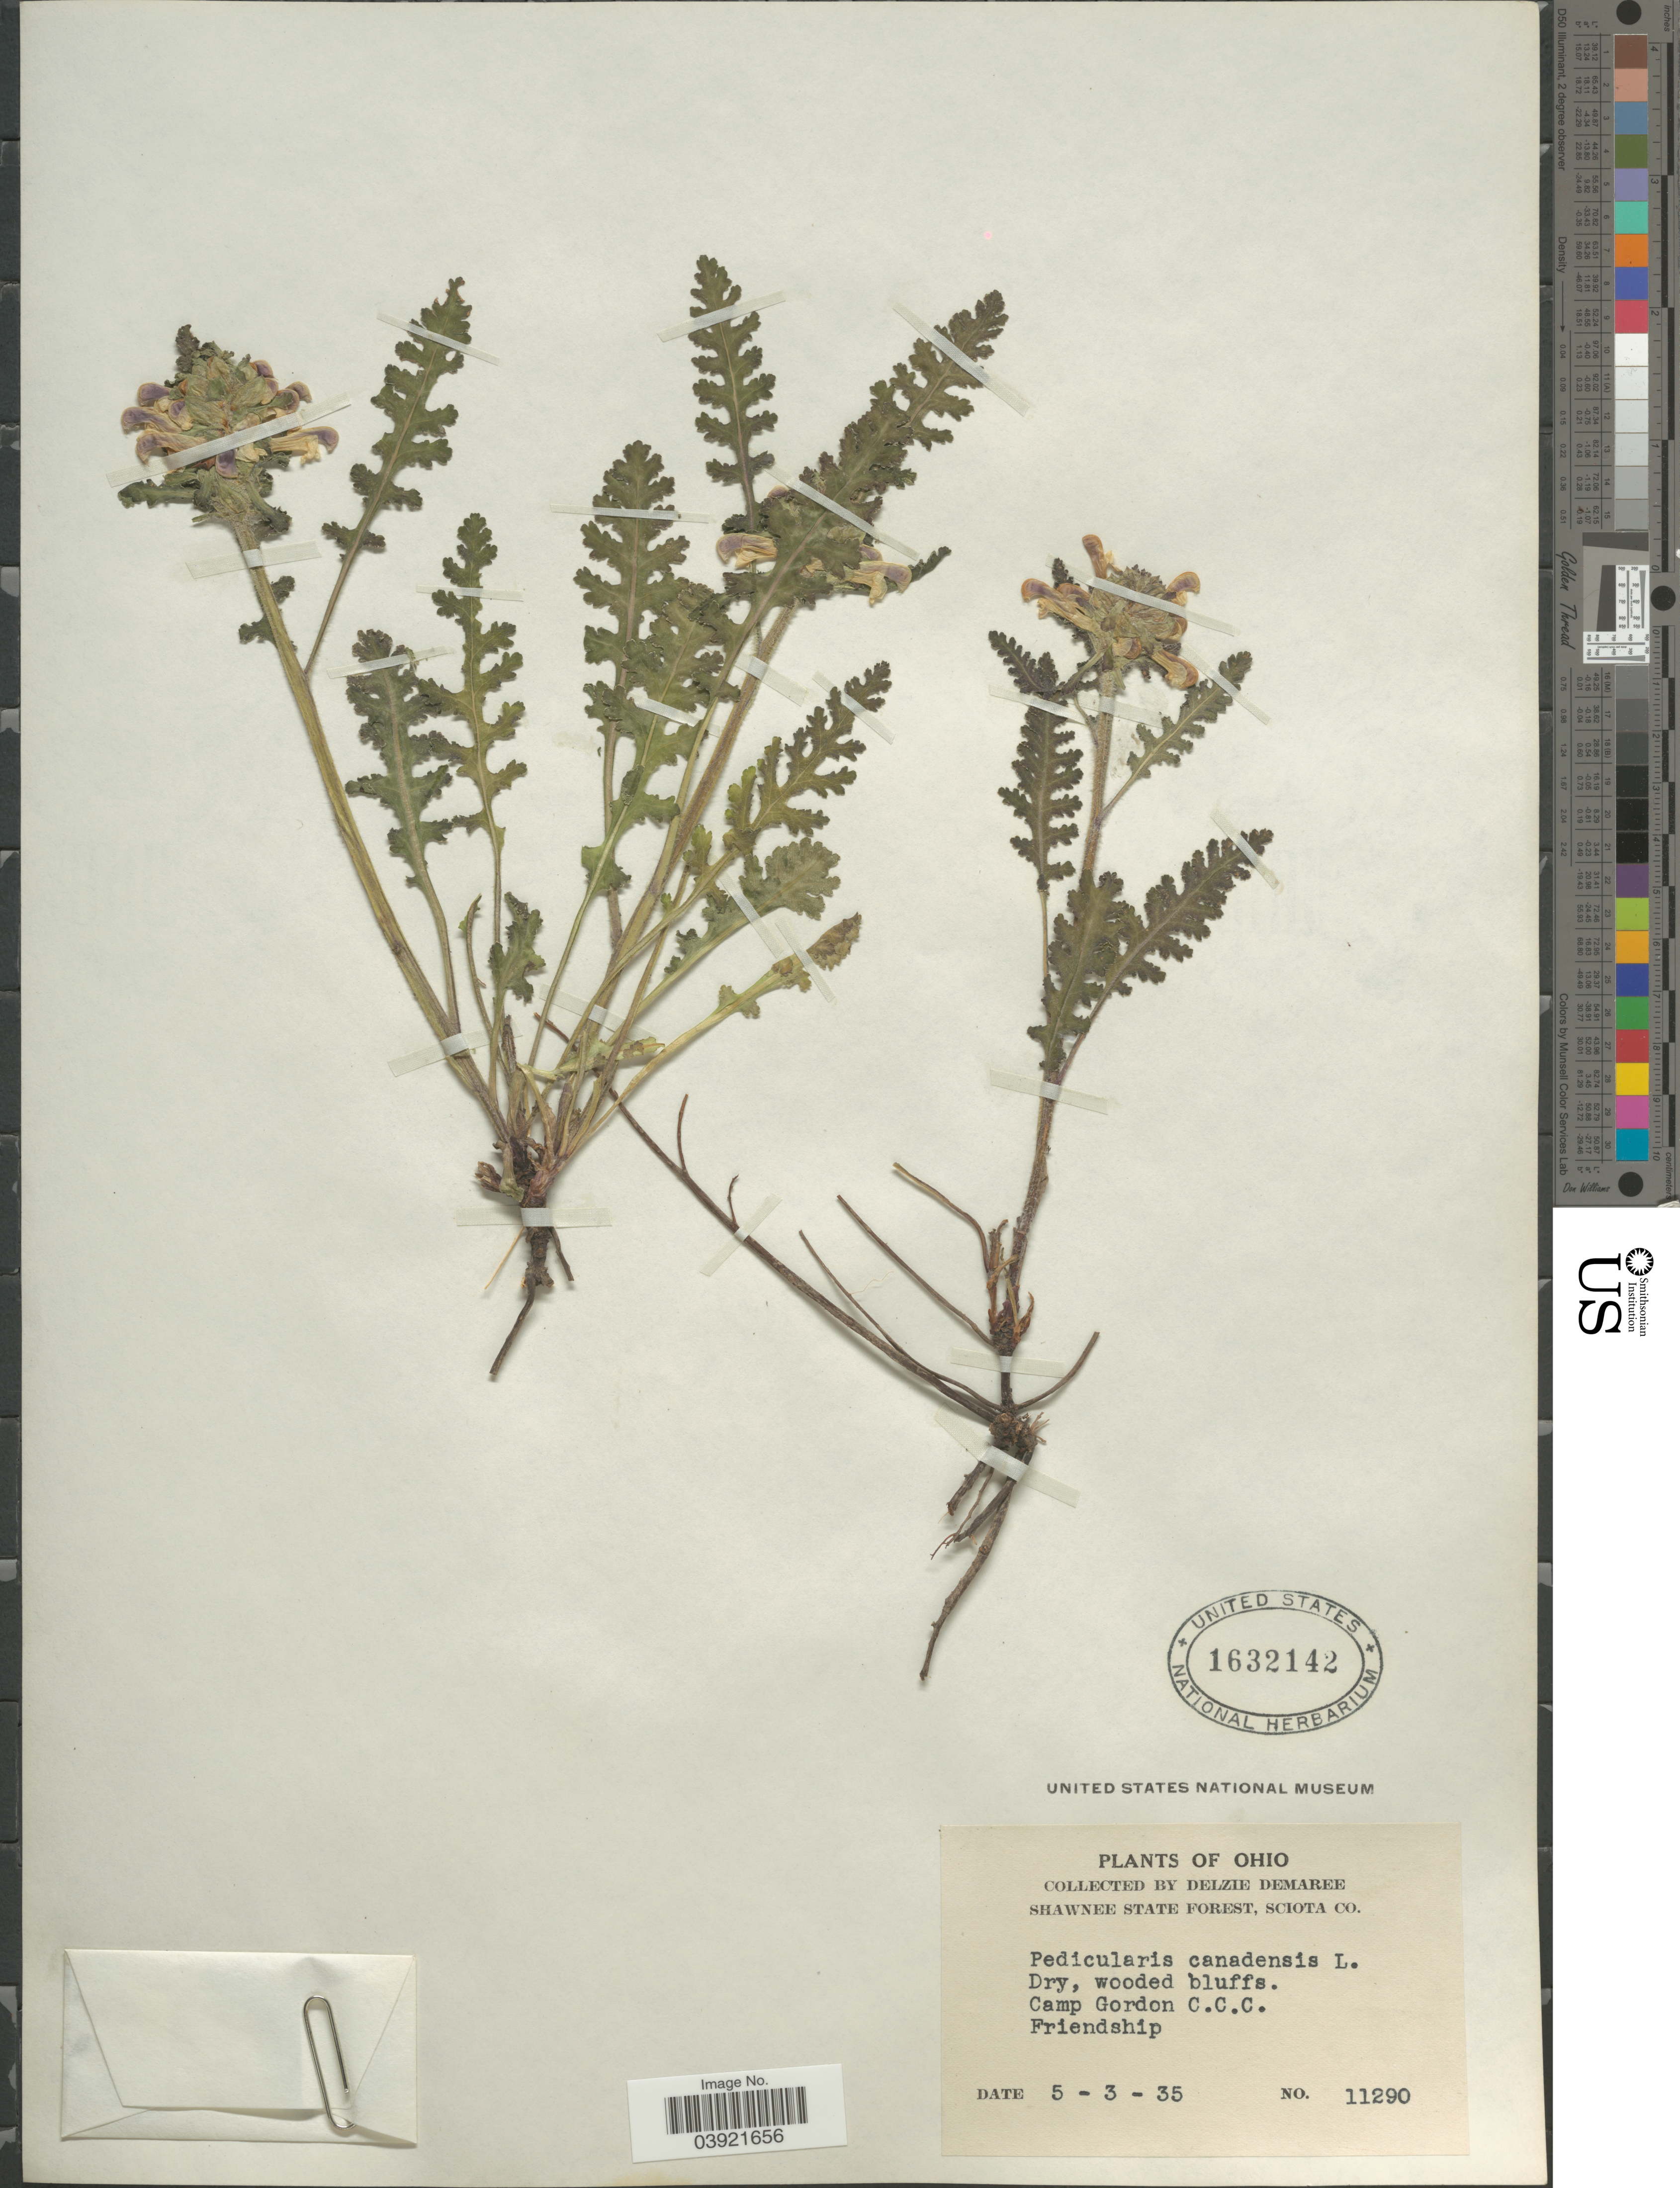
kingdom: Plantae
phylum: Tracheophyta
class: Magnoliopsida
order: Lamiales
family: Orobanchaceae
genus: Pedicularis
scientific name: Pedicularis canadensis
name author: L.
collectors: D. Demaree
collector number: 11290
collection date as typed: Transcribed d/m/y: 3/5/35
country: United States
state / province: Ohio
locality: Shawnee State Forest, Sciota Co. Camp Gordon C.C.C.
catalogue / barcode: US 1632142